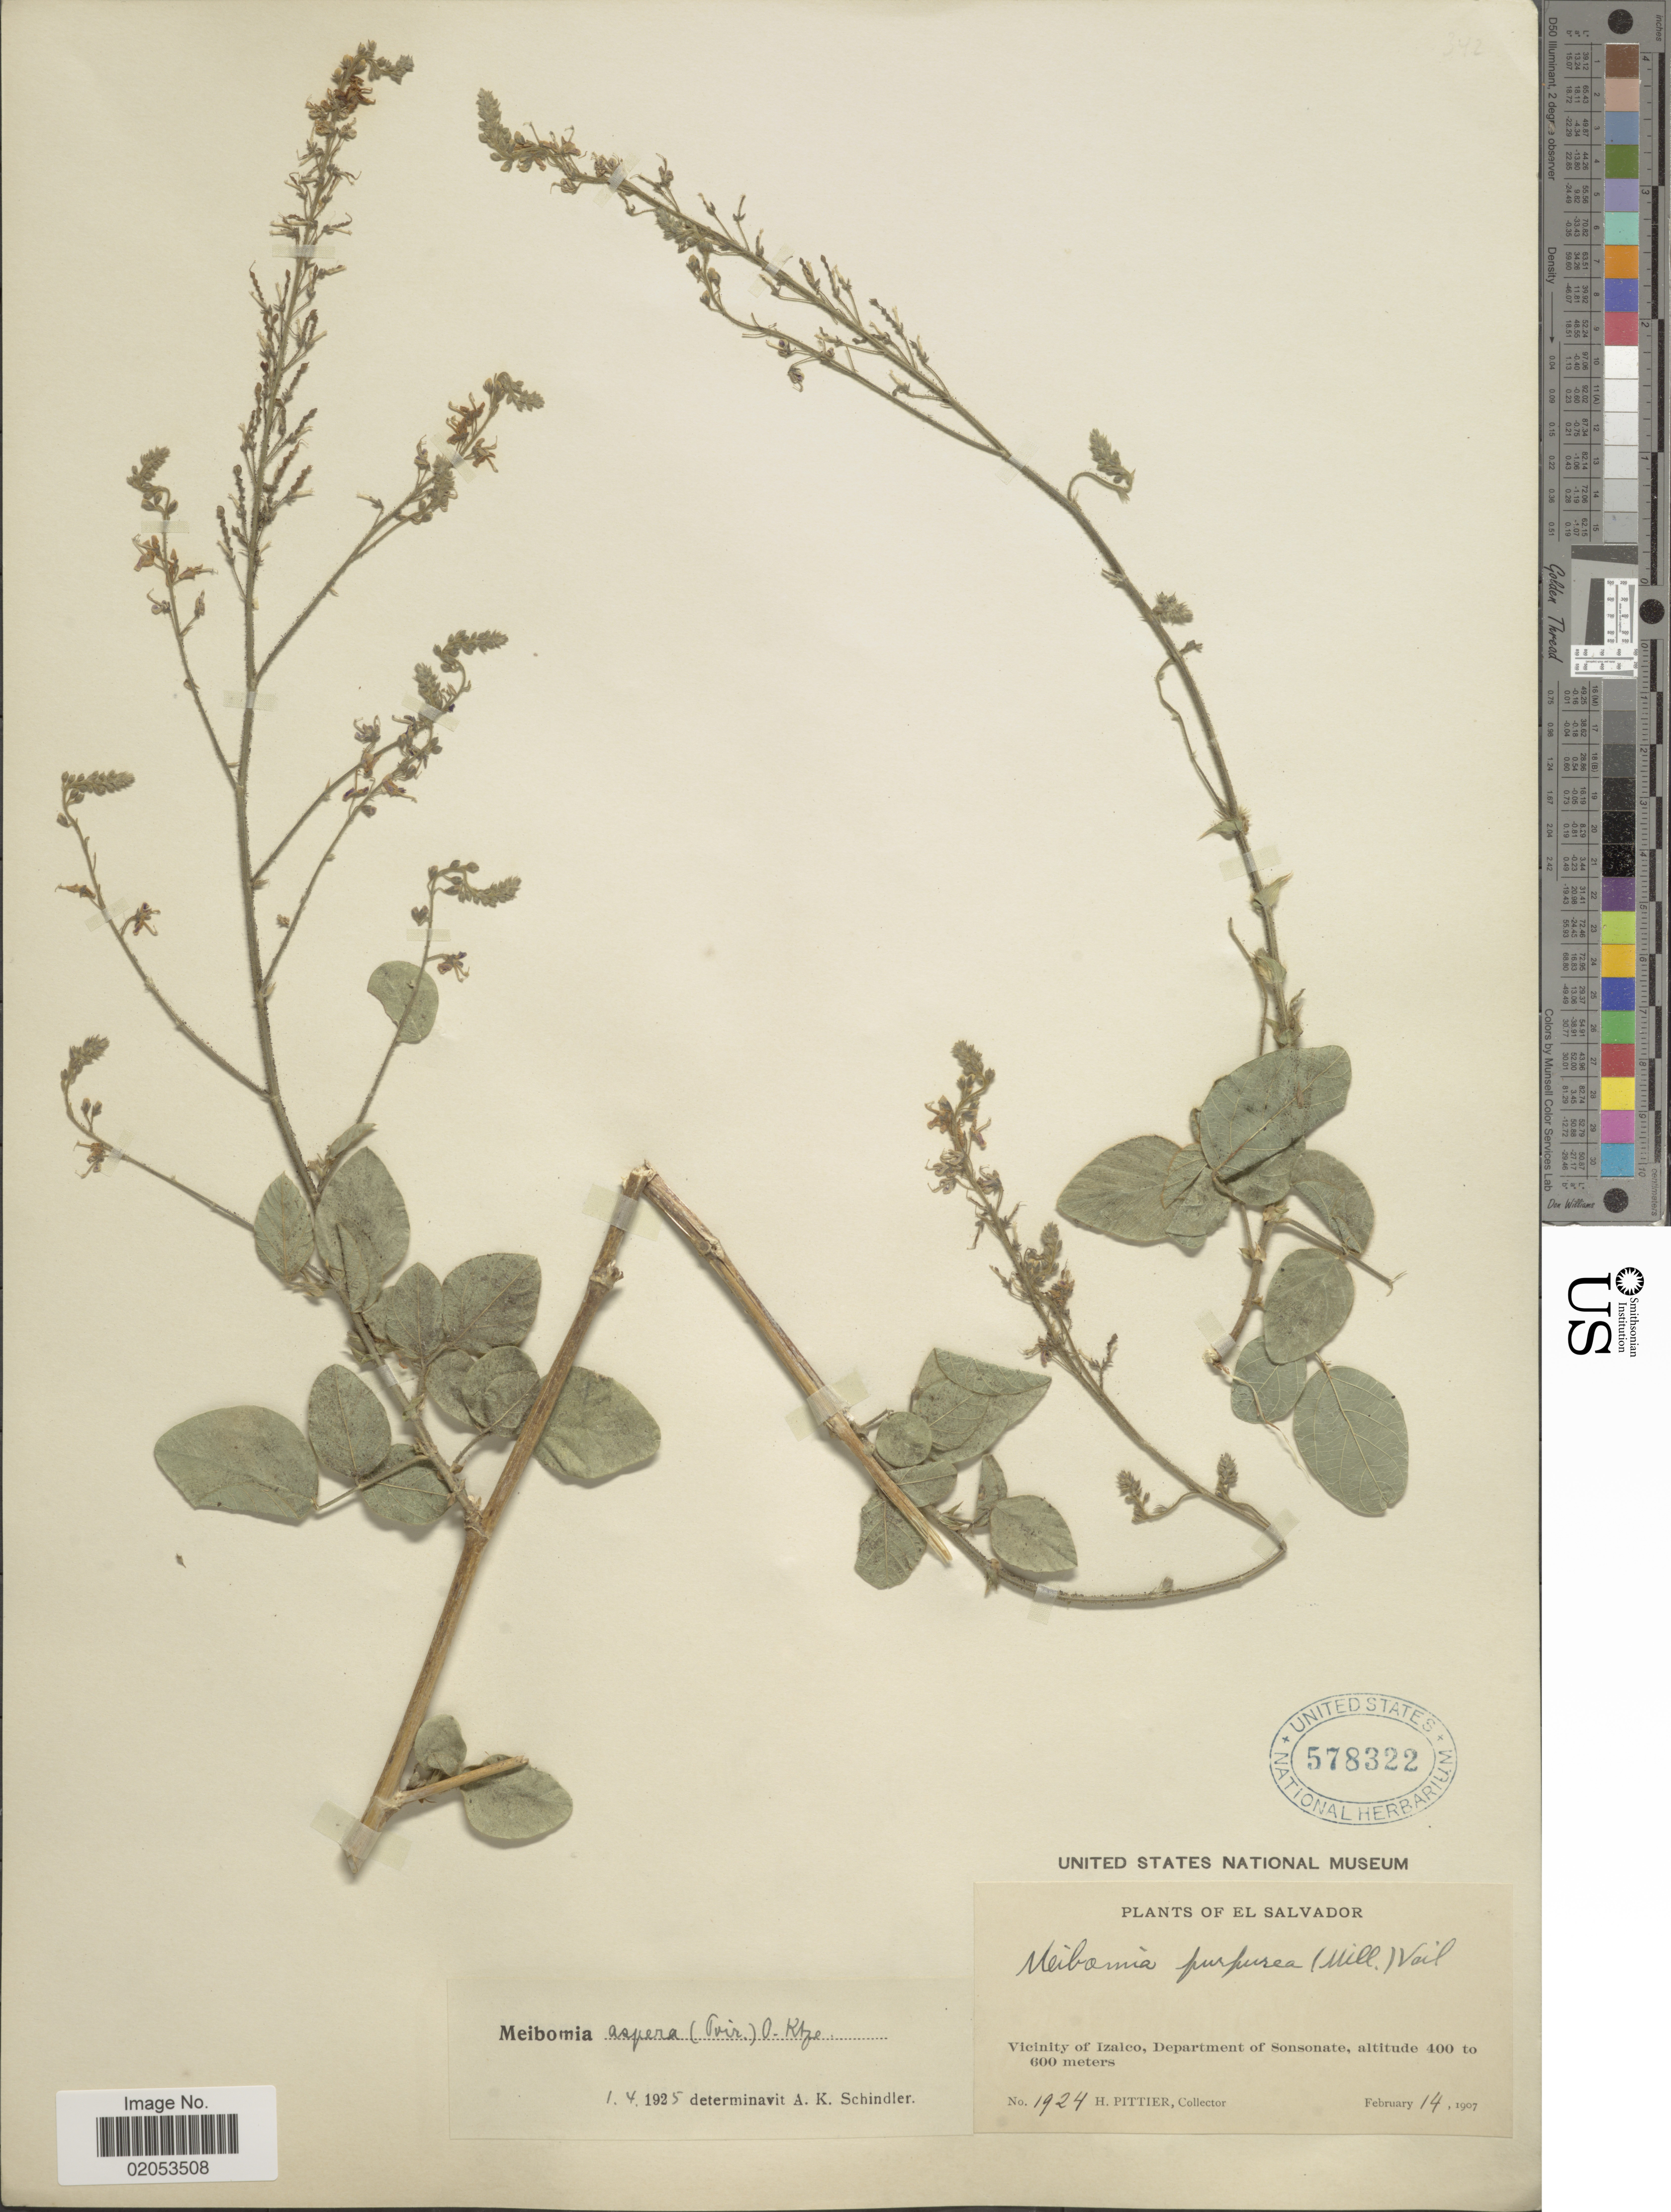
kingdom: Plantae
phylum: Tracheophyta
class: Magnoliopsida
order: Fabales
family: Fabaceae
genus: Desmodium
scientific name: Desmodium distortum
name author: (Aubl.) J.F. Macbr.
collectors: H. F. Pittier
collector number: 1924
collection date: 1907-02-14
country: El Salvador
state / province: Sonsonate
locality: Vicinity of Izalco, Department of Sonsonate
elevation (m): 400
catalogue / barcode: US 578322